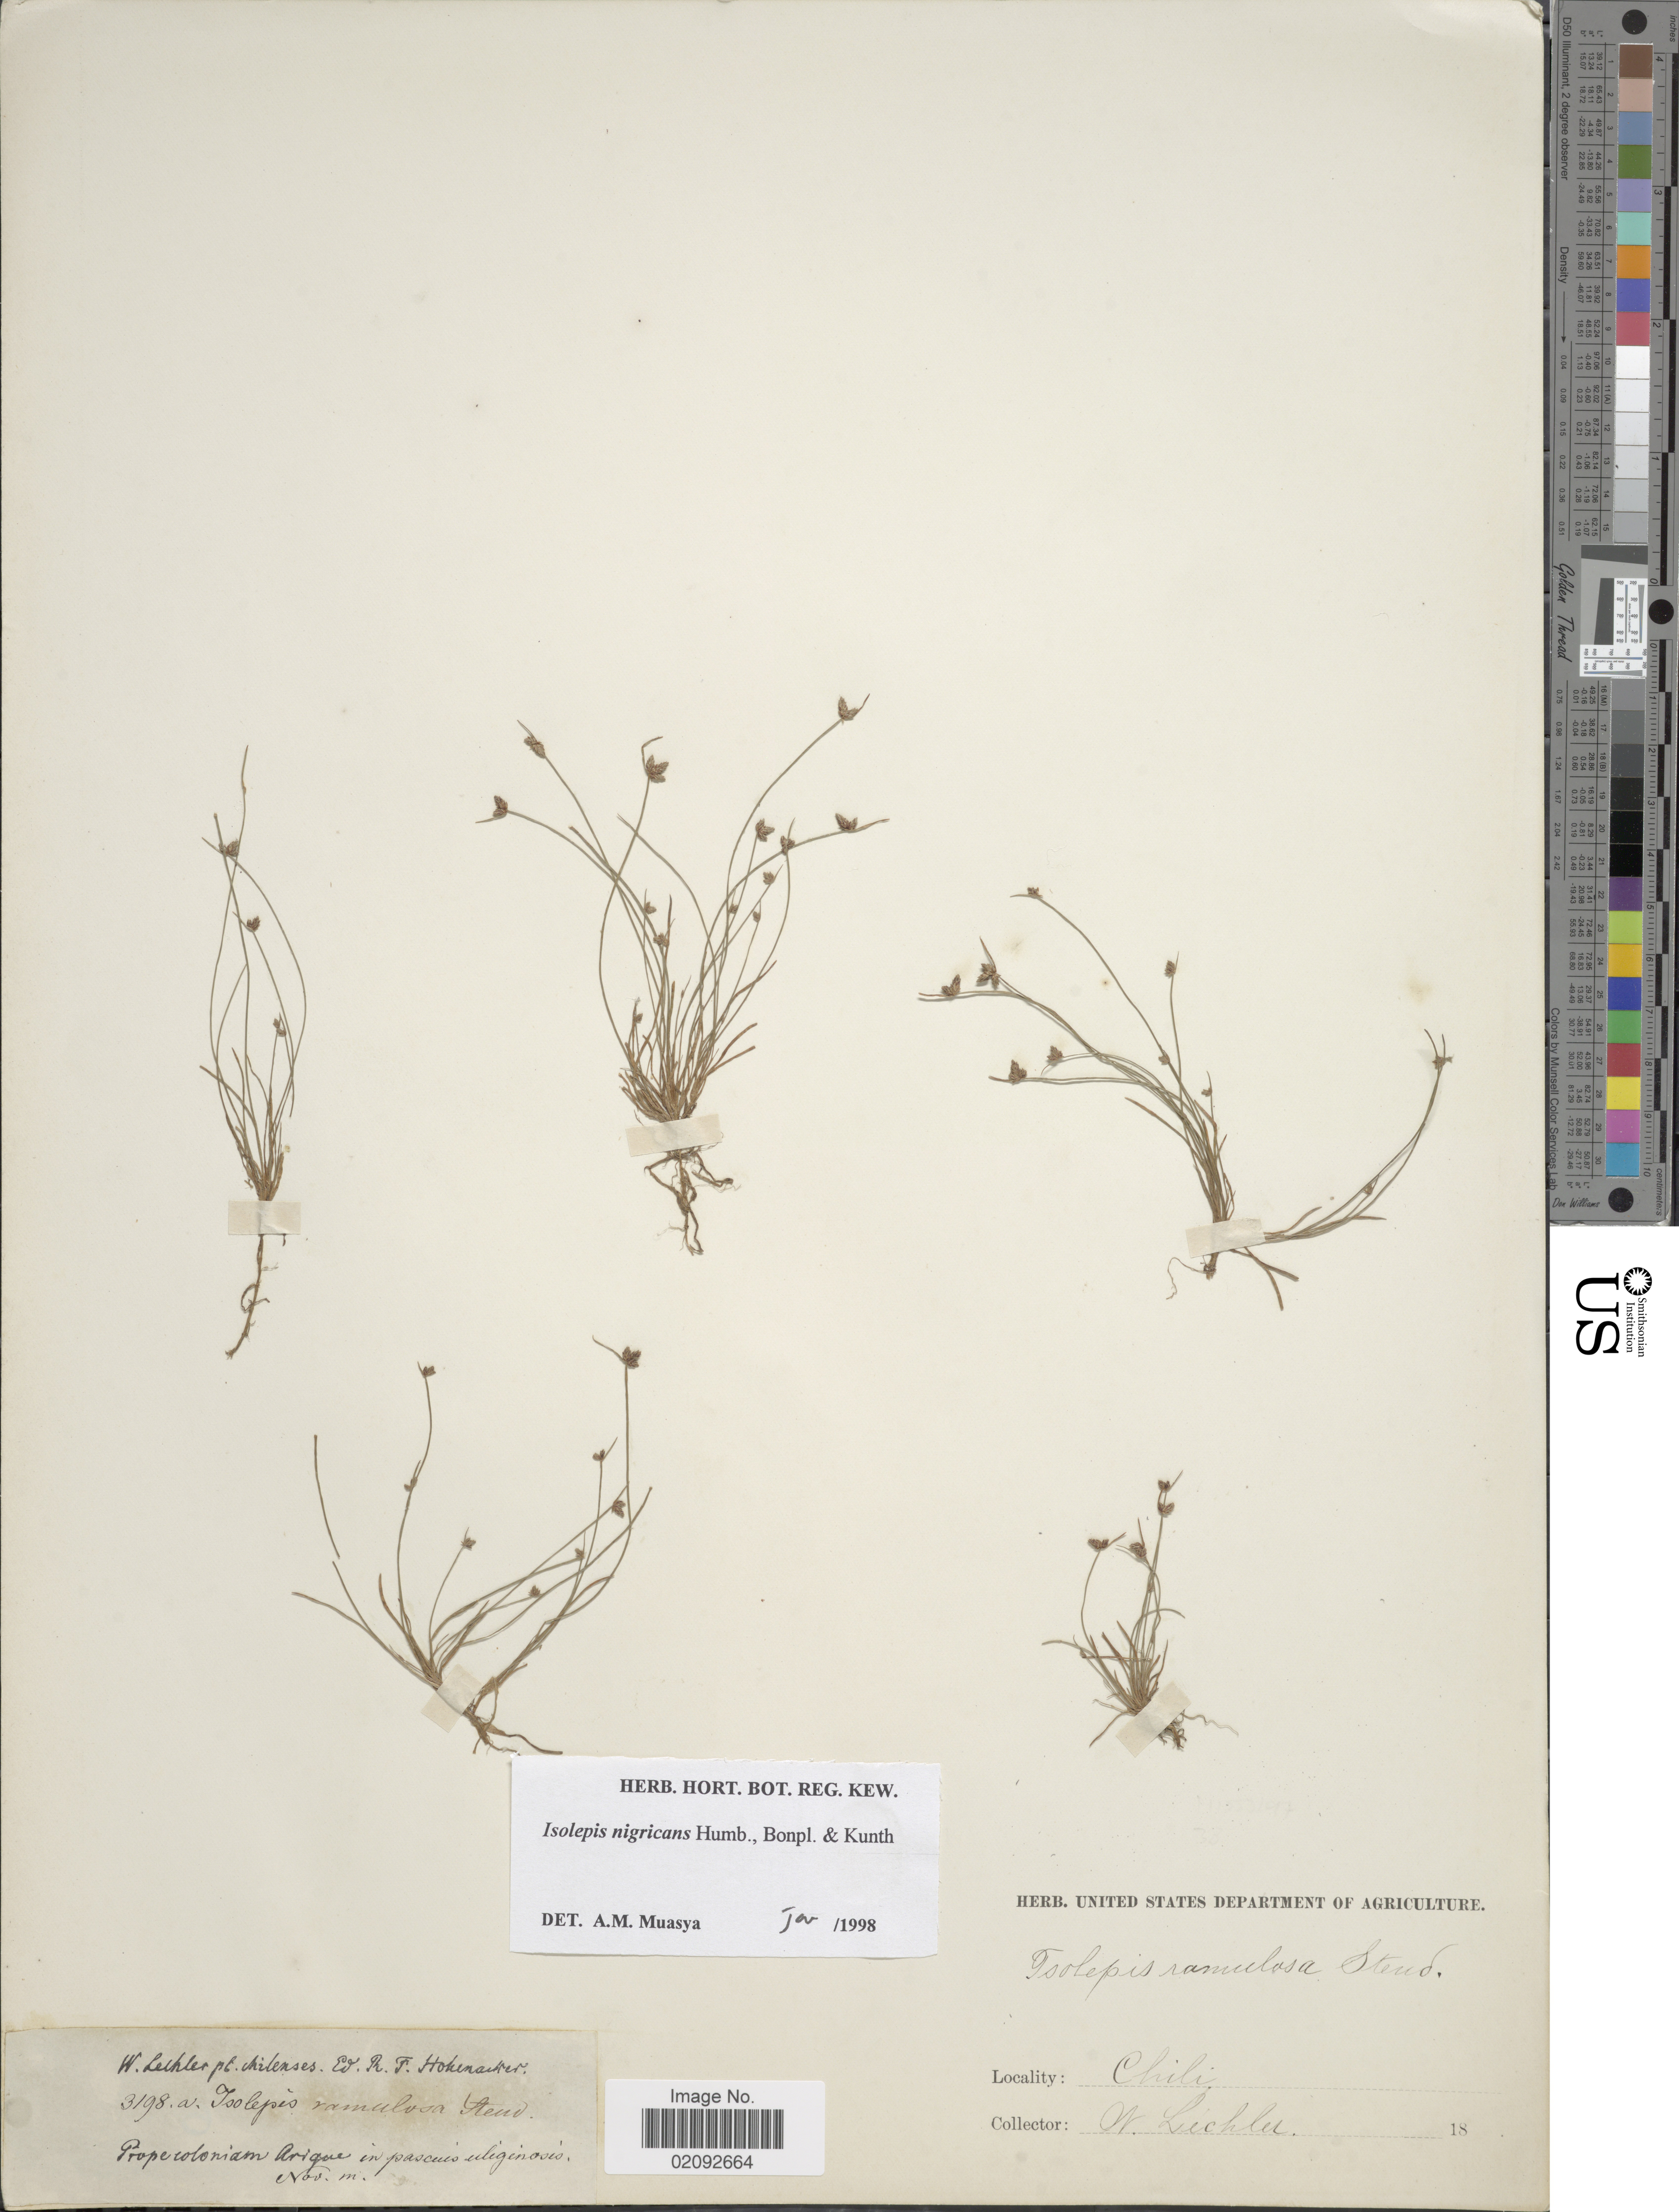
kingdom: Plantae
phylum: Tracheophyta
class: Liliopsida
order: Poales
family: Cyperaceae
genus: Isolepis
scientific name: Isolepis nigricans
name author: Kunth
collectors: W. Lechler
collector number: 3198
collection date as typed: Transcribed d/m/y: /11/18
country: Chile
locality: Prope coloniam Arique in pascuis uliginosis.